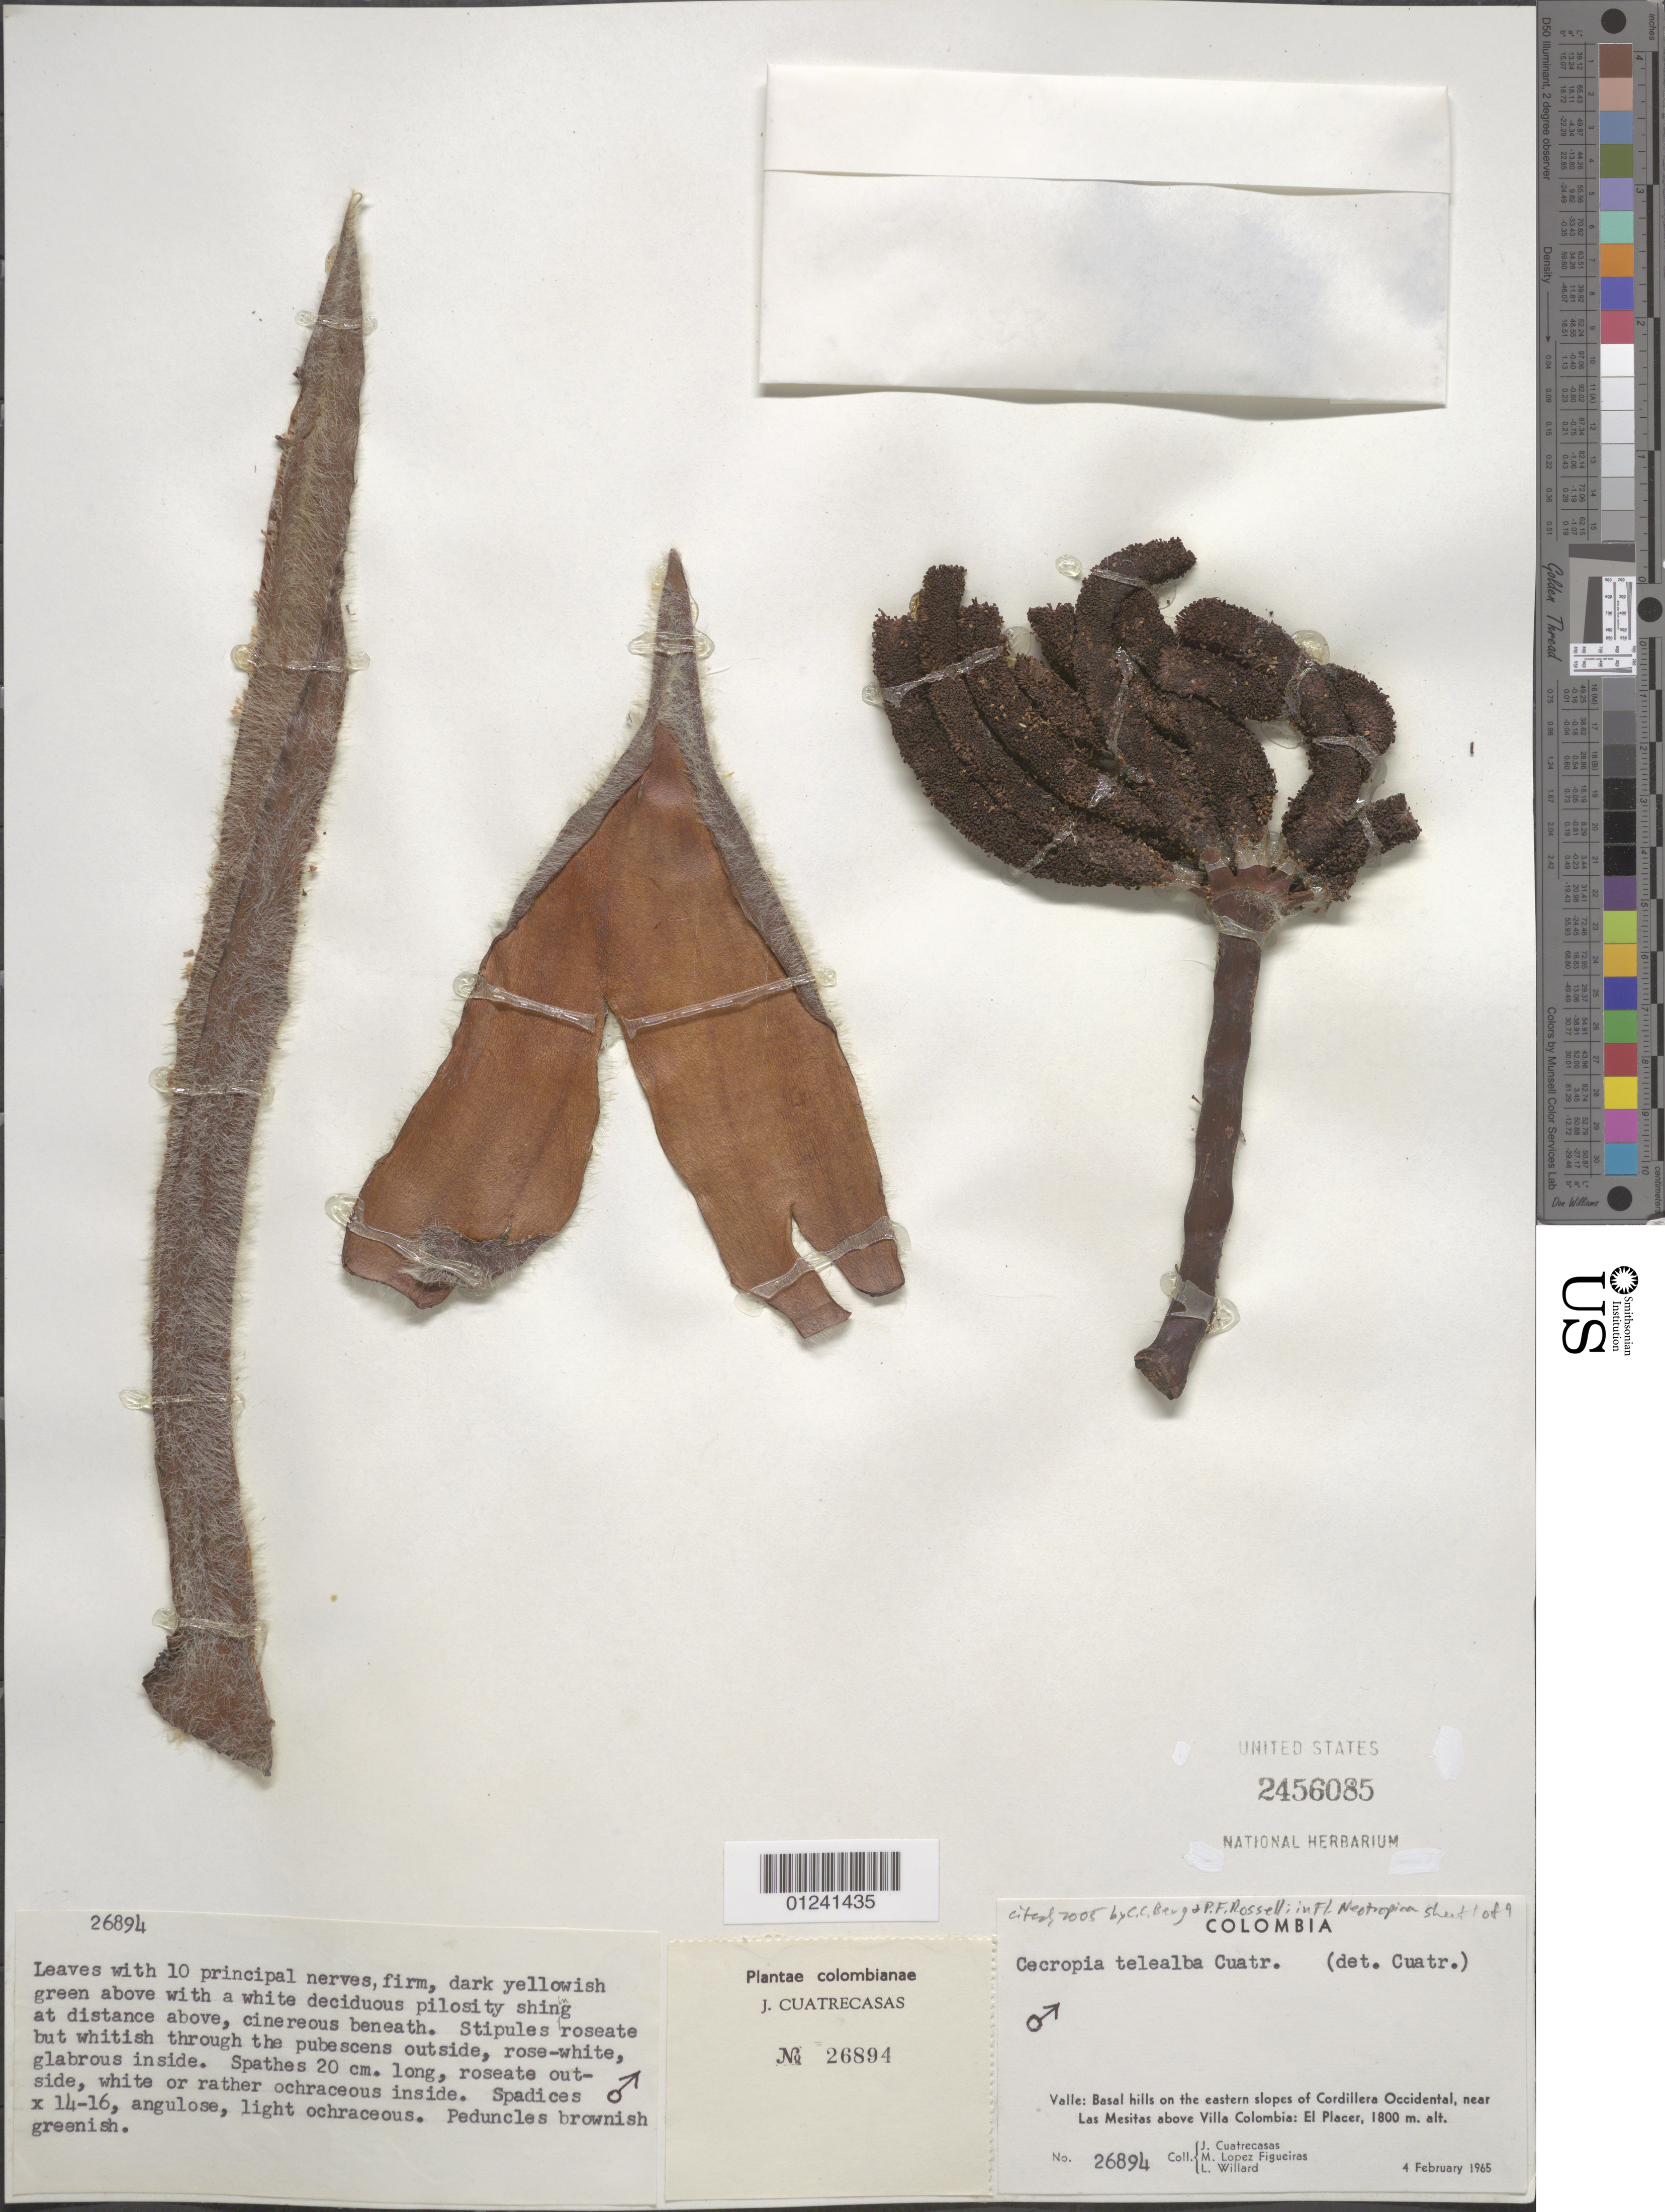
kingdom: Plantae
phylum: Tracheophyta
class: Magnoliopsida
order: Rosales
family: Urticaceae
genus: Cecropia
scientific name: Cecropia telealba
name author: Cuatrec.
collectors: J. Cuatrecasas, M. López Figueiras & L. Willard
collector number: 26894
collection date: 1965-02-04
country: Colombia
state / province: Valle del Cauca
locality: Valle: Basal hills on the eastern slopes of Cordillera Occidental, near Las Mesitas above Villa Colombia: El Placer.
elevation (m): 1800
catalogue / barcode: US 2456085